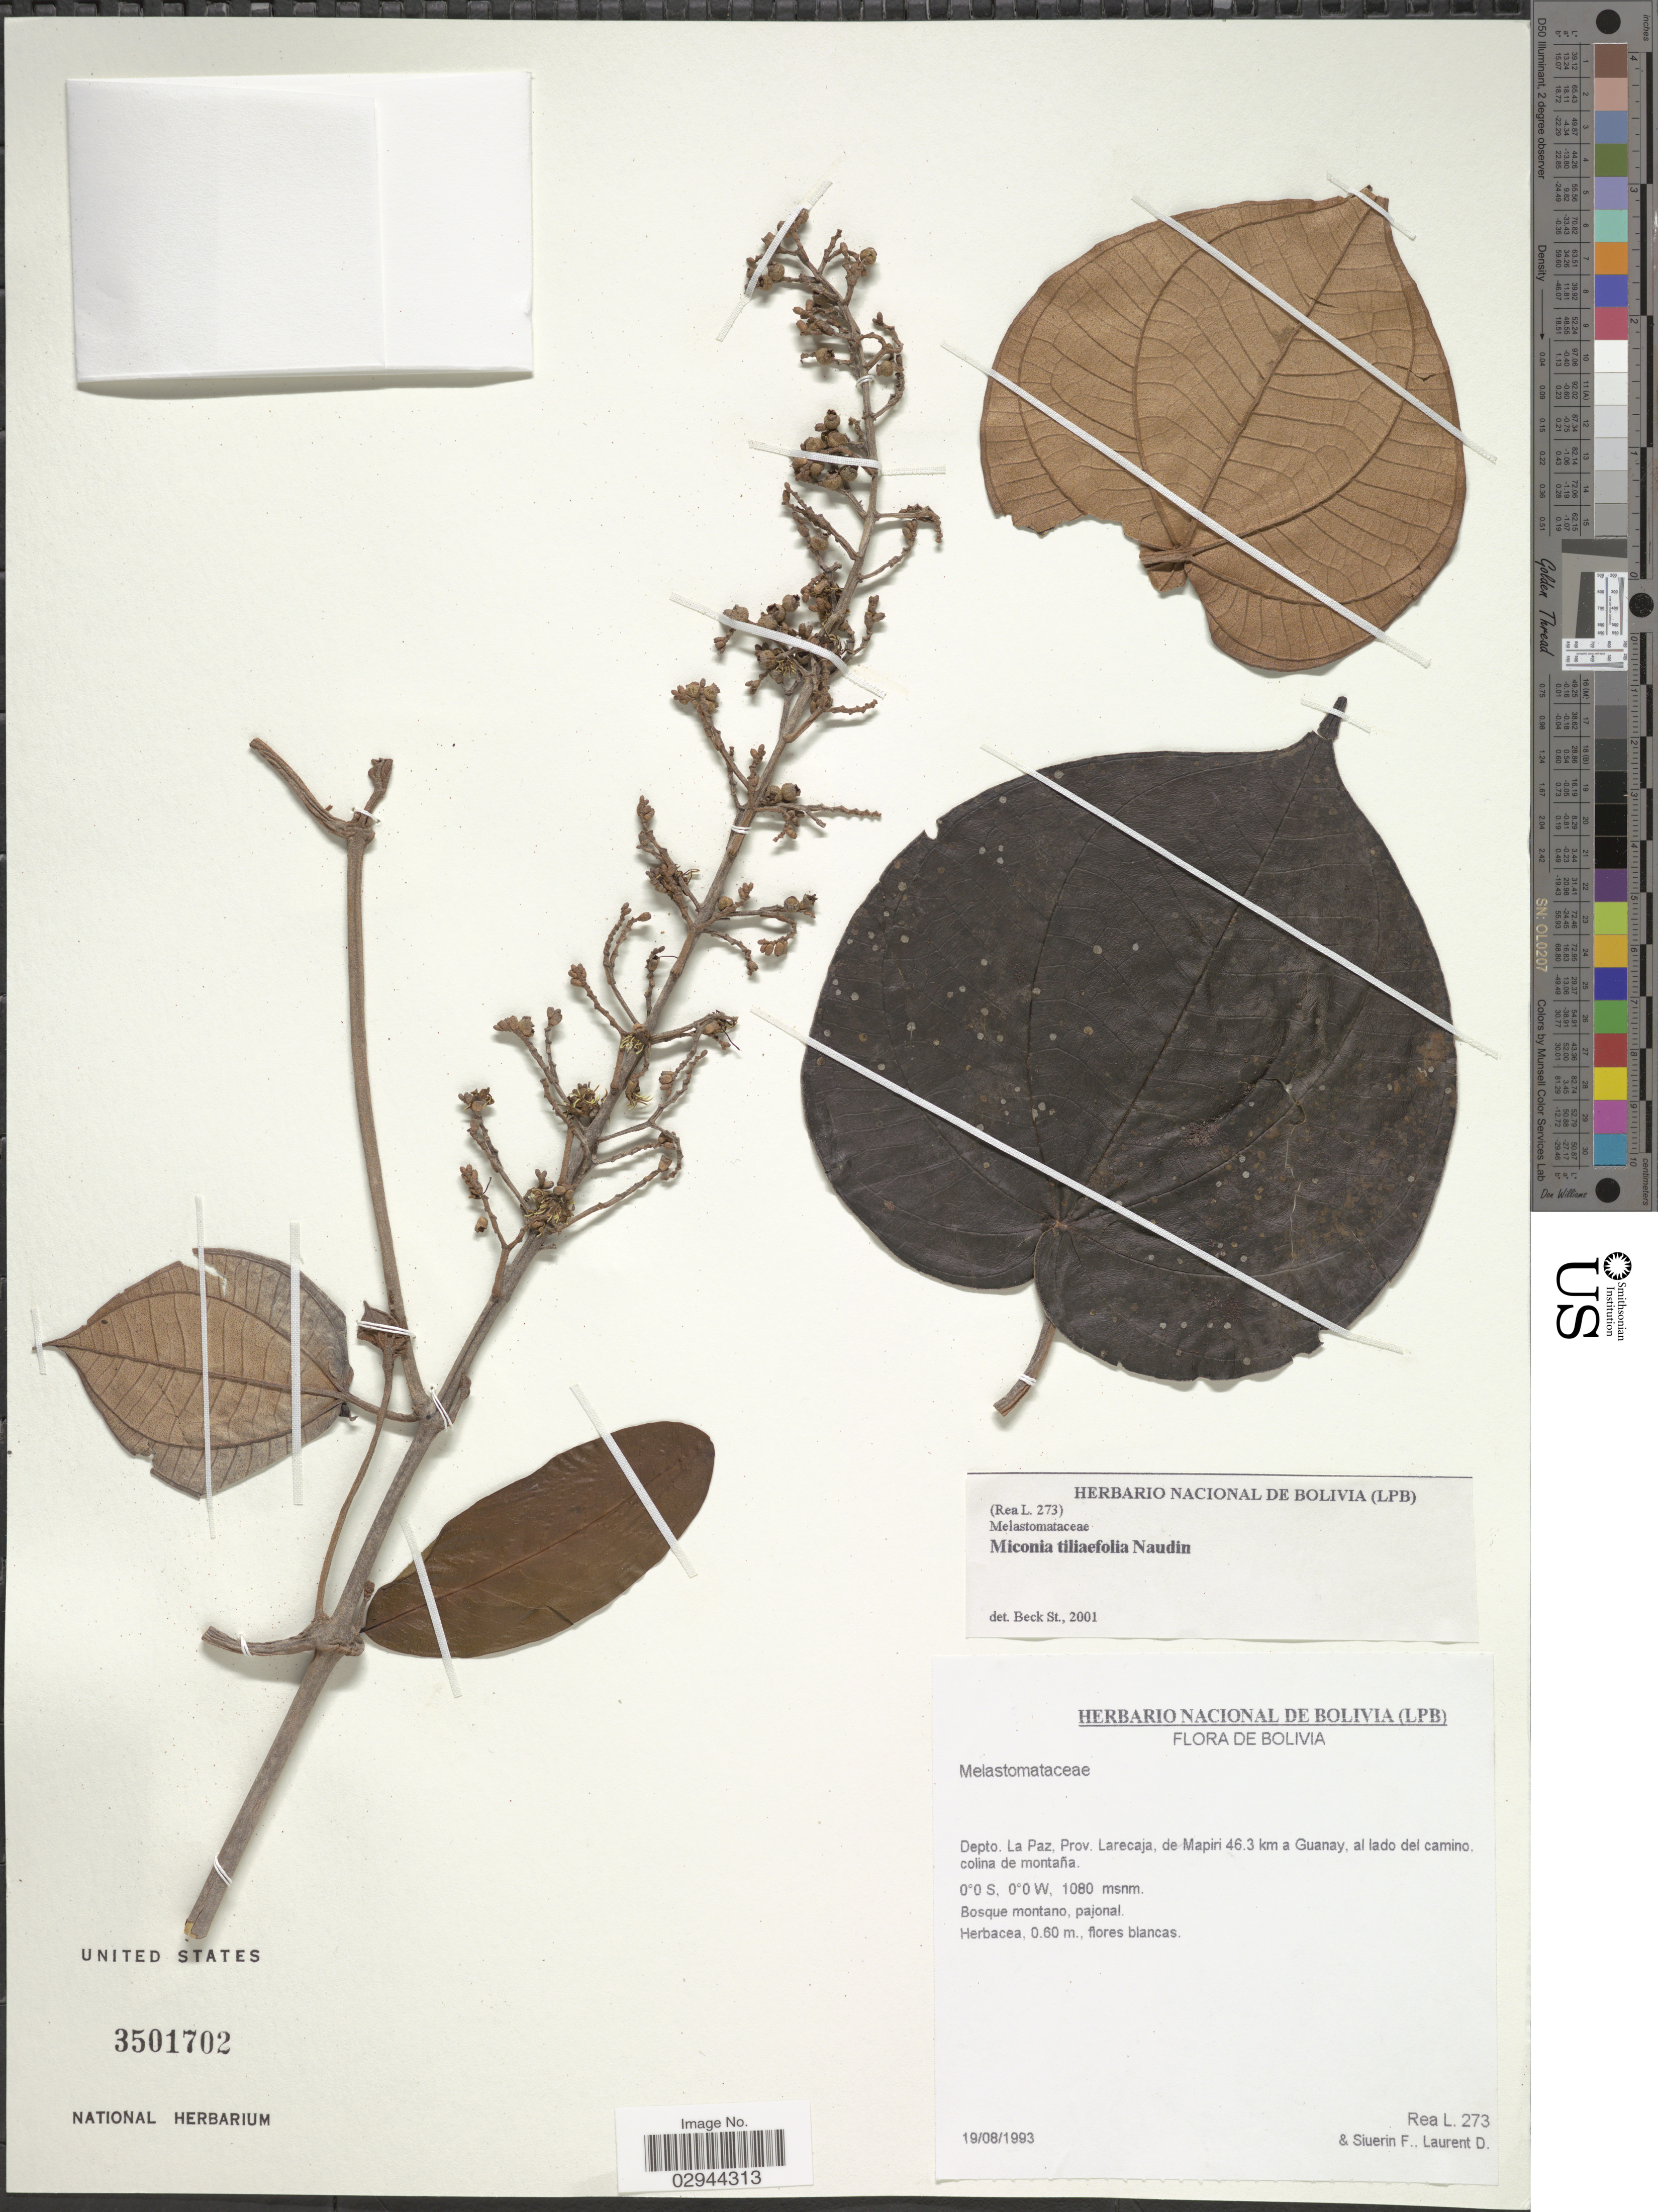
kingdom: Plantae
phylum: Tracheophyta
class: Magnoliopsida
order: Myrtales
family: Melastomataceae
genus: Miconia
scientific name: Miconia tiliifolia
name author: Naudin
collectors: L. Rea, F. Siuerin & D. Laurent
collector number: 273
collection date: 1993-08-19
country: Bolivia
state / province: La Paz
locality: Depto. La Paz, Prov. Larecaja, de Mapiri 46.3 km a Guanay, al lado del camino.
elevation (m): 1080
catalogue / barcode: US 3501702